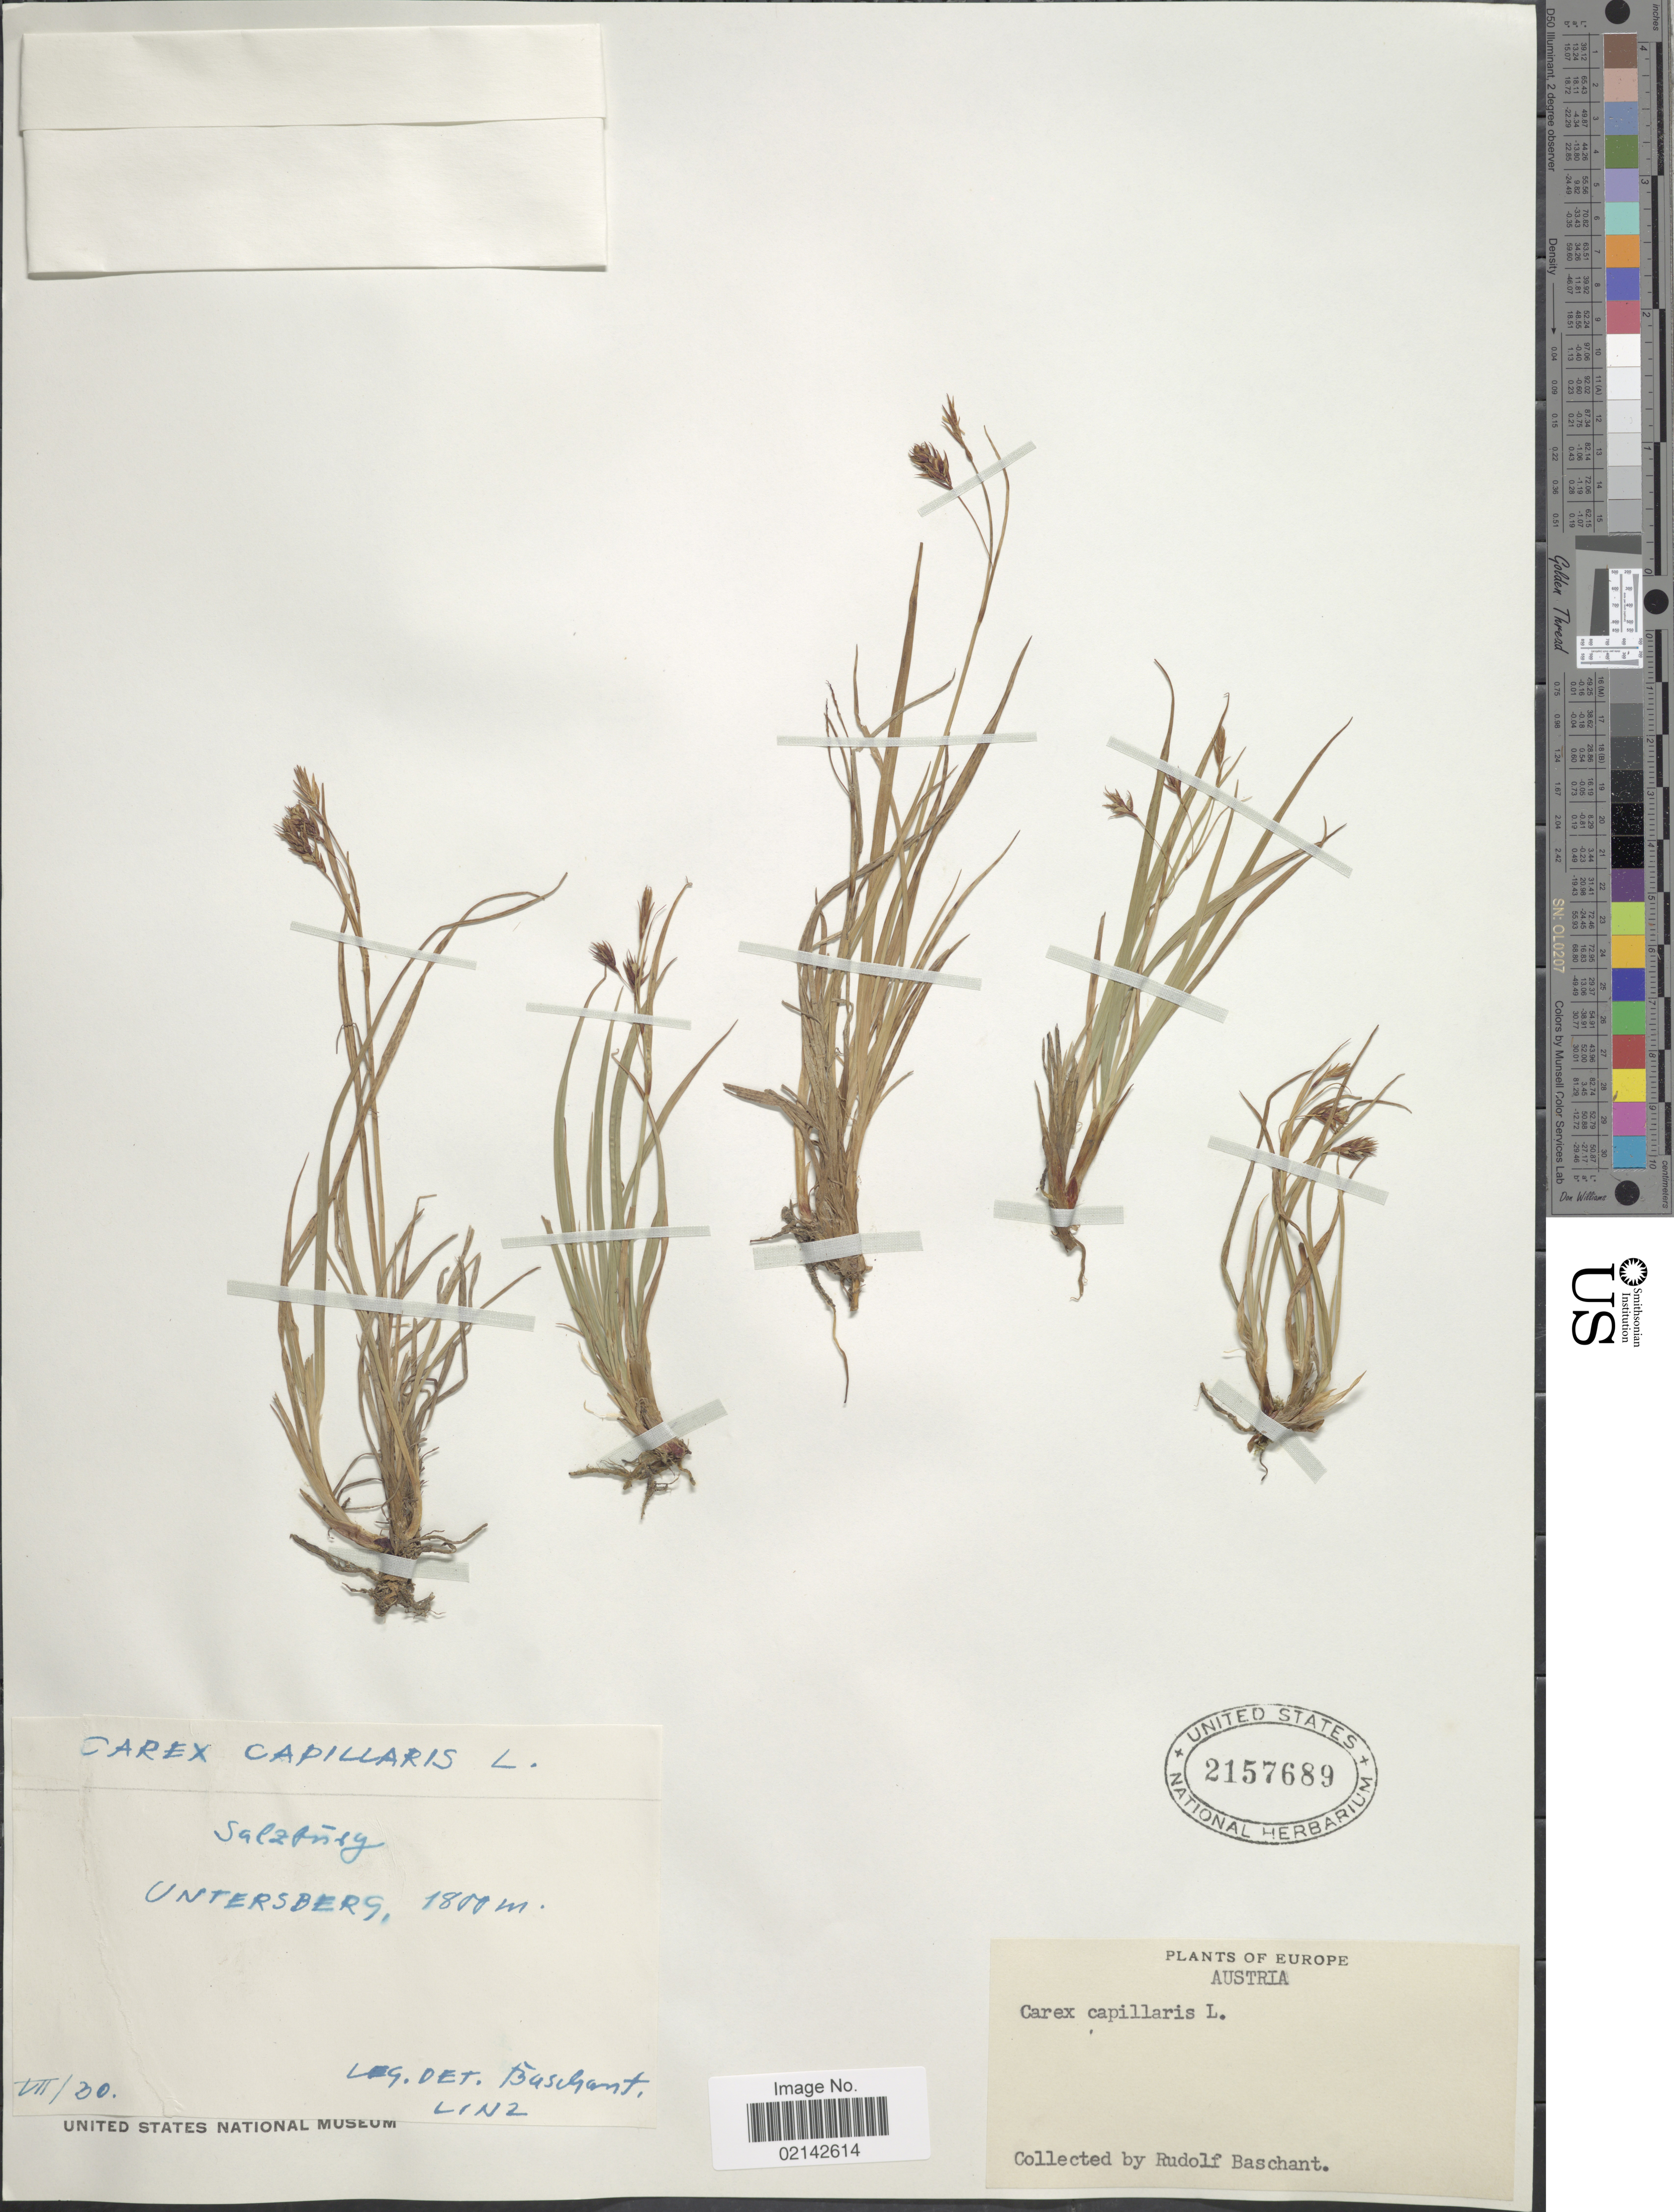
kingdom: Plantae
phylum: Tracheophyta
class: Liliopsida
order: Poales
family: Cyperaceae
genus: Carex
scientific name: Carex capillaris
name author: L.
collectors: R. Baschant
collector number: LIN2?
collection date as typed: Transcribed d/m/y: /7/30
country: Austria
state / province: Salzburg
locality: Untersberg.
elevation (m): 1800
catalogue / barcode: US 2157689